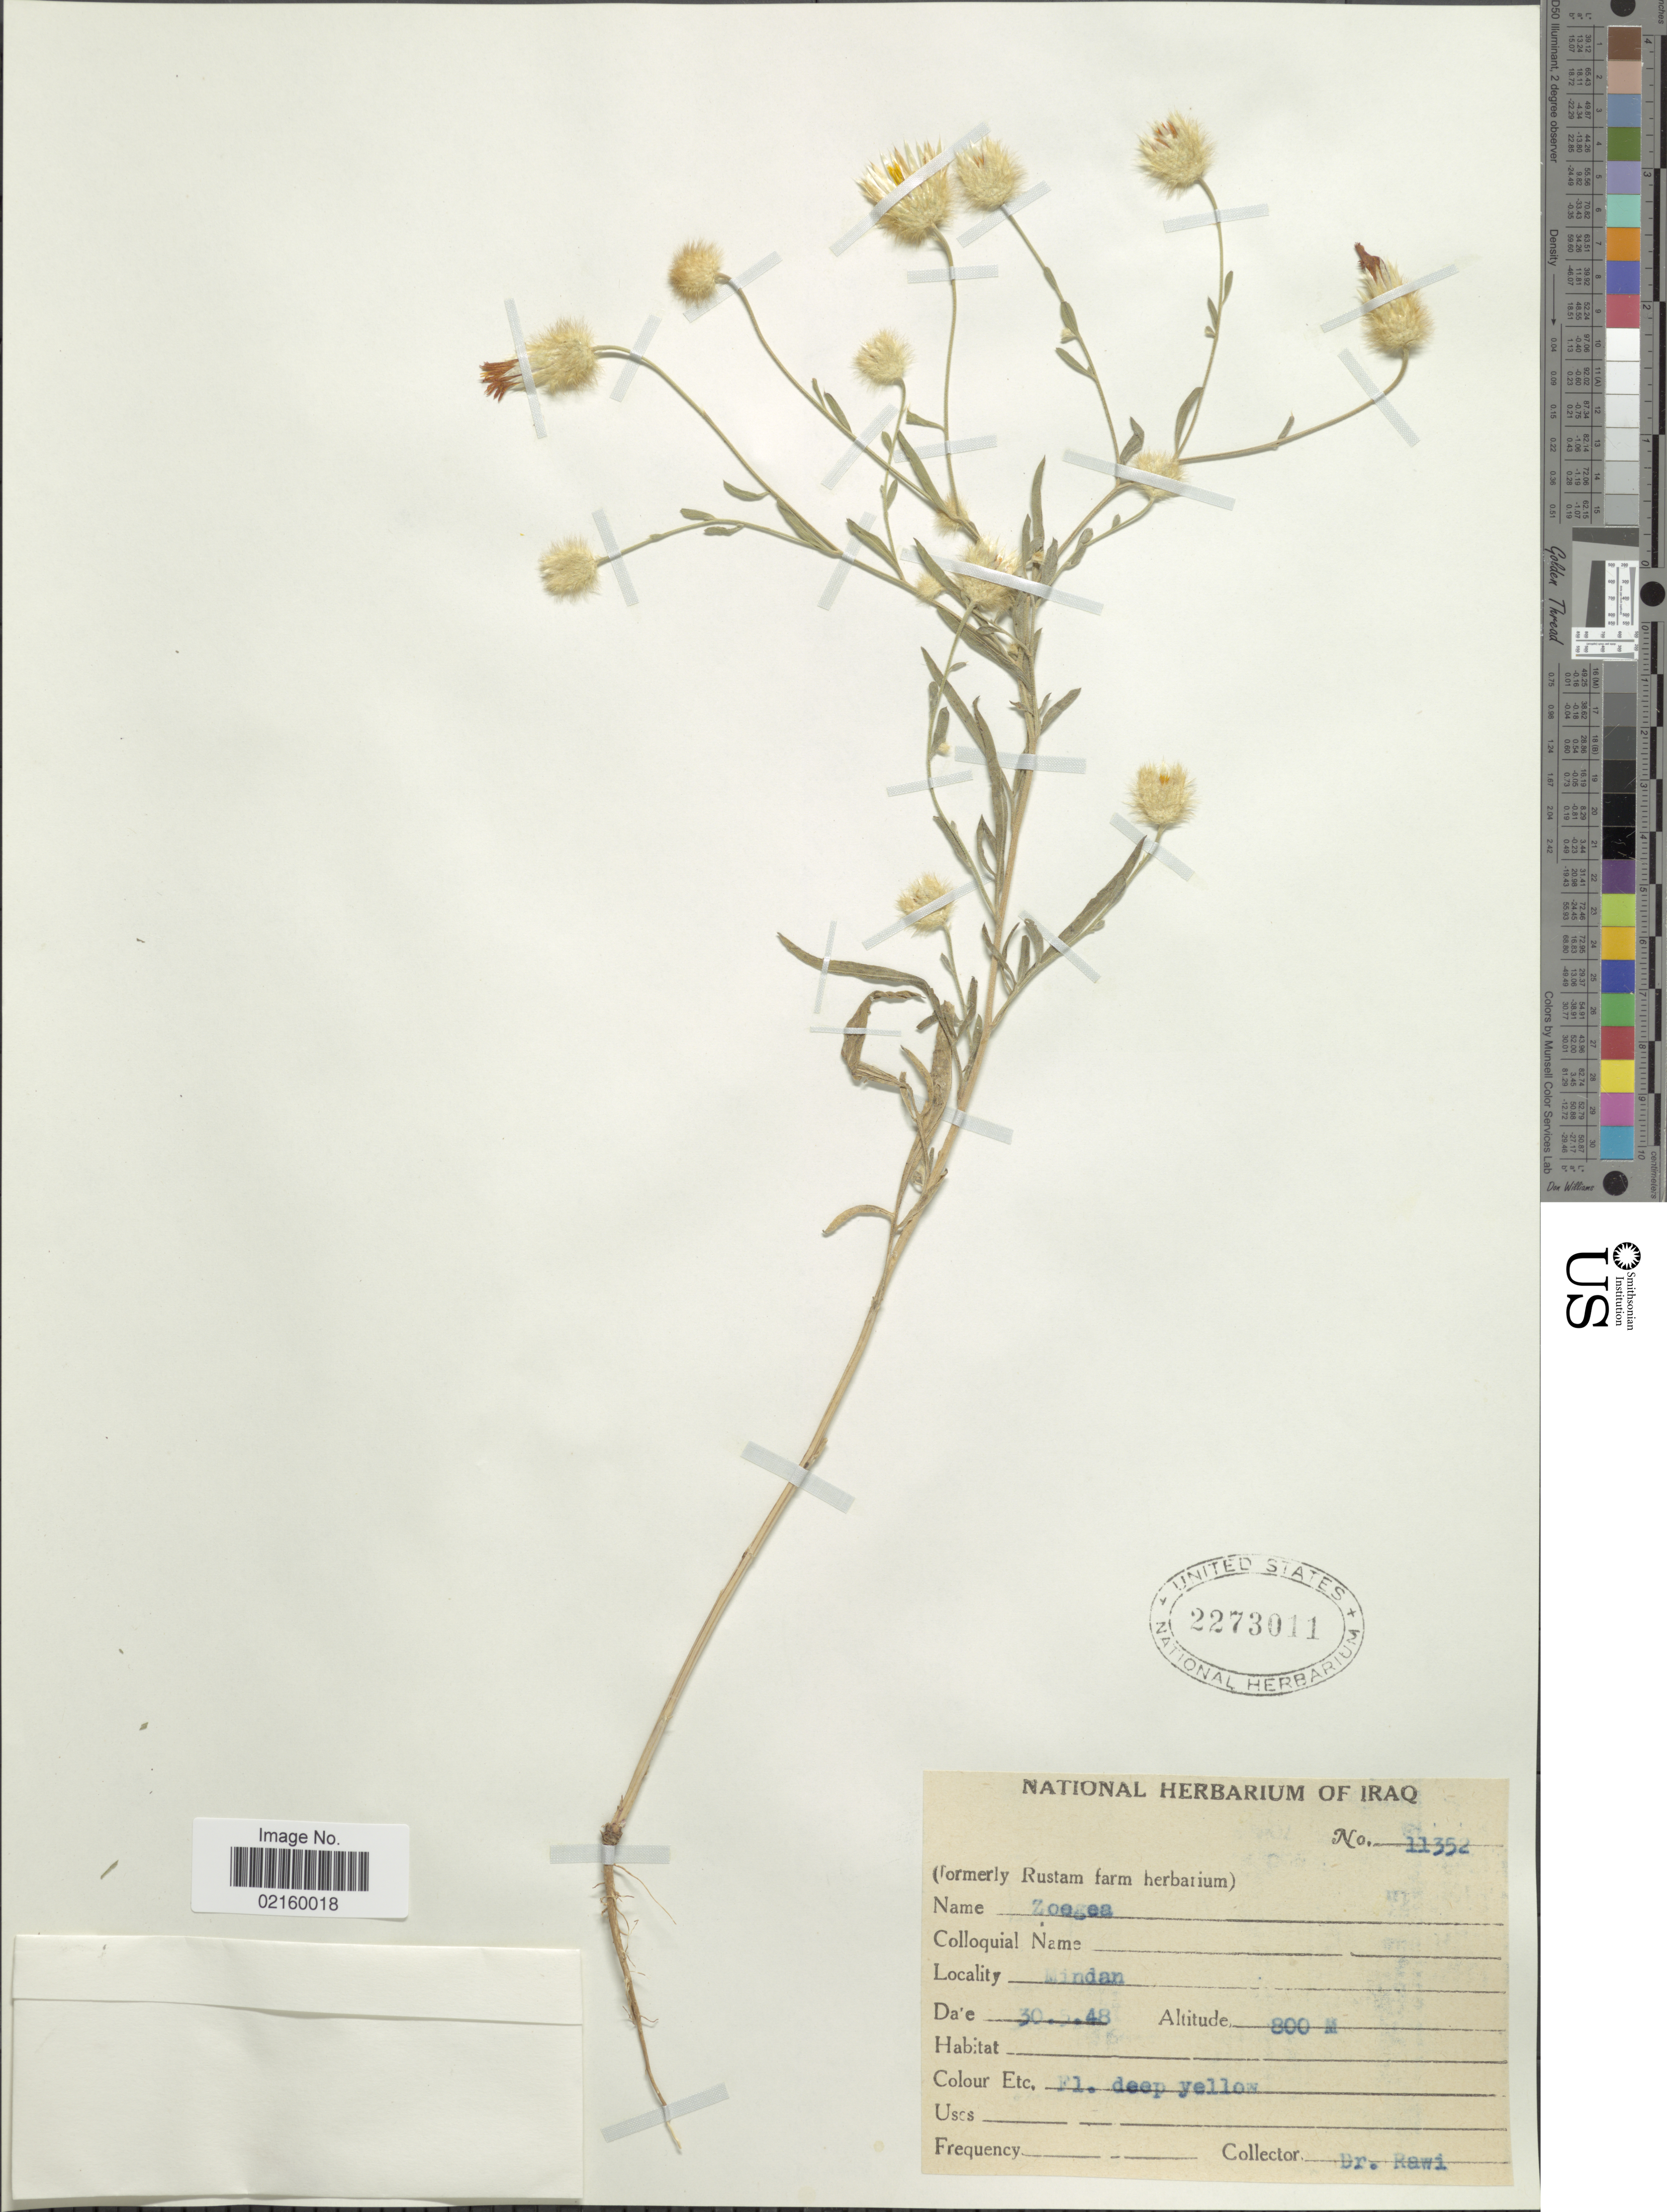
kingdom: Plantae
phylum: Tracheophyta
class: Magnoliopsida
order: Asterales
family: Asteraceae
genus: Zoegea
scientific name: Zoegea sp.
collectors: -. Rawi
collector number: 11352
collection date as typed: Transcribed d/m/y: 30/5/48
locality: Mindan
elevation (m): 800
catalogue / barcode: US 2273011